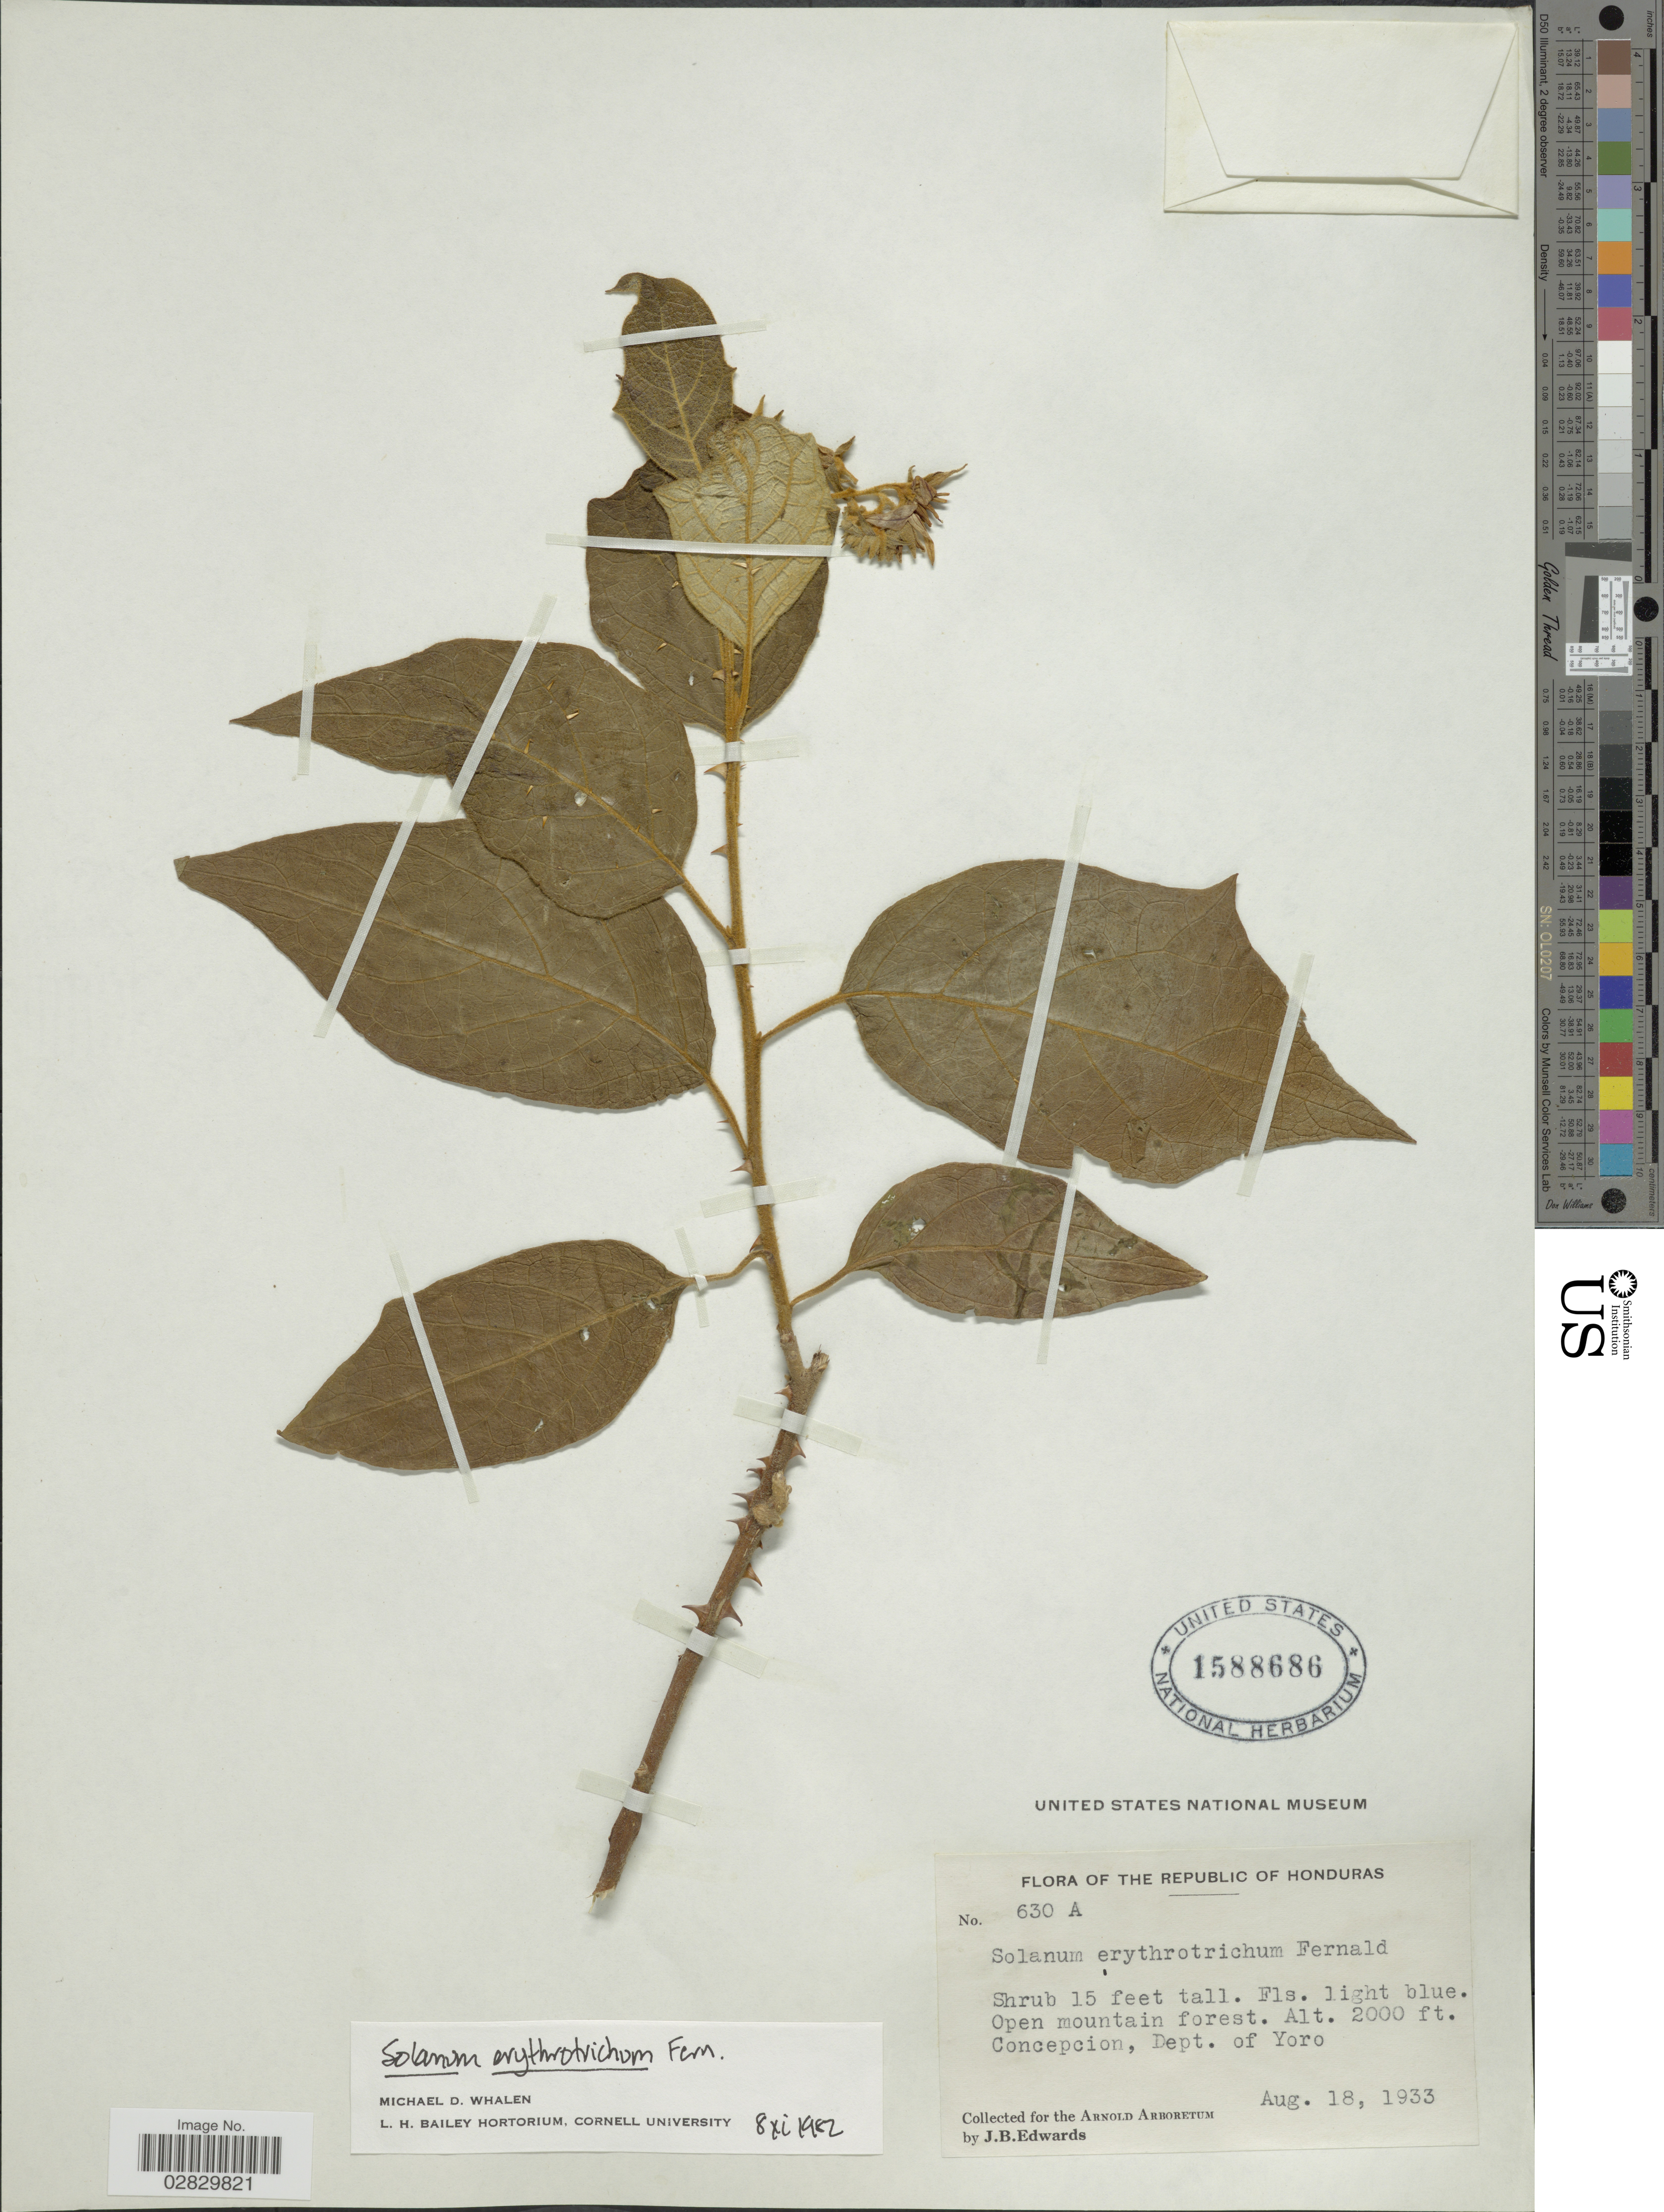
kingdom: Plantae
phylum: Tracheophyta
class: Magnoliopsida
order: Solanales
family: Solanaceae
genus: Solanum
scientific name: Solanum erythrotrichum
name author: Fernald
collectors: J. B. Edwards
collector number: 630A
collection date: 1933-08-18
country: Honduras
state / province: Yoro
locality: Concepcion, Dept. of Yoro.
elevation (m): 610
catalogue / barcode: US 1588686